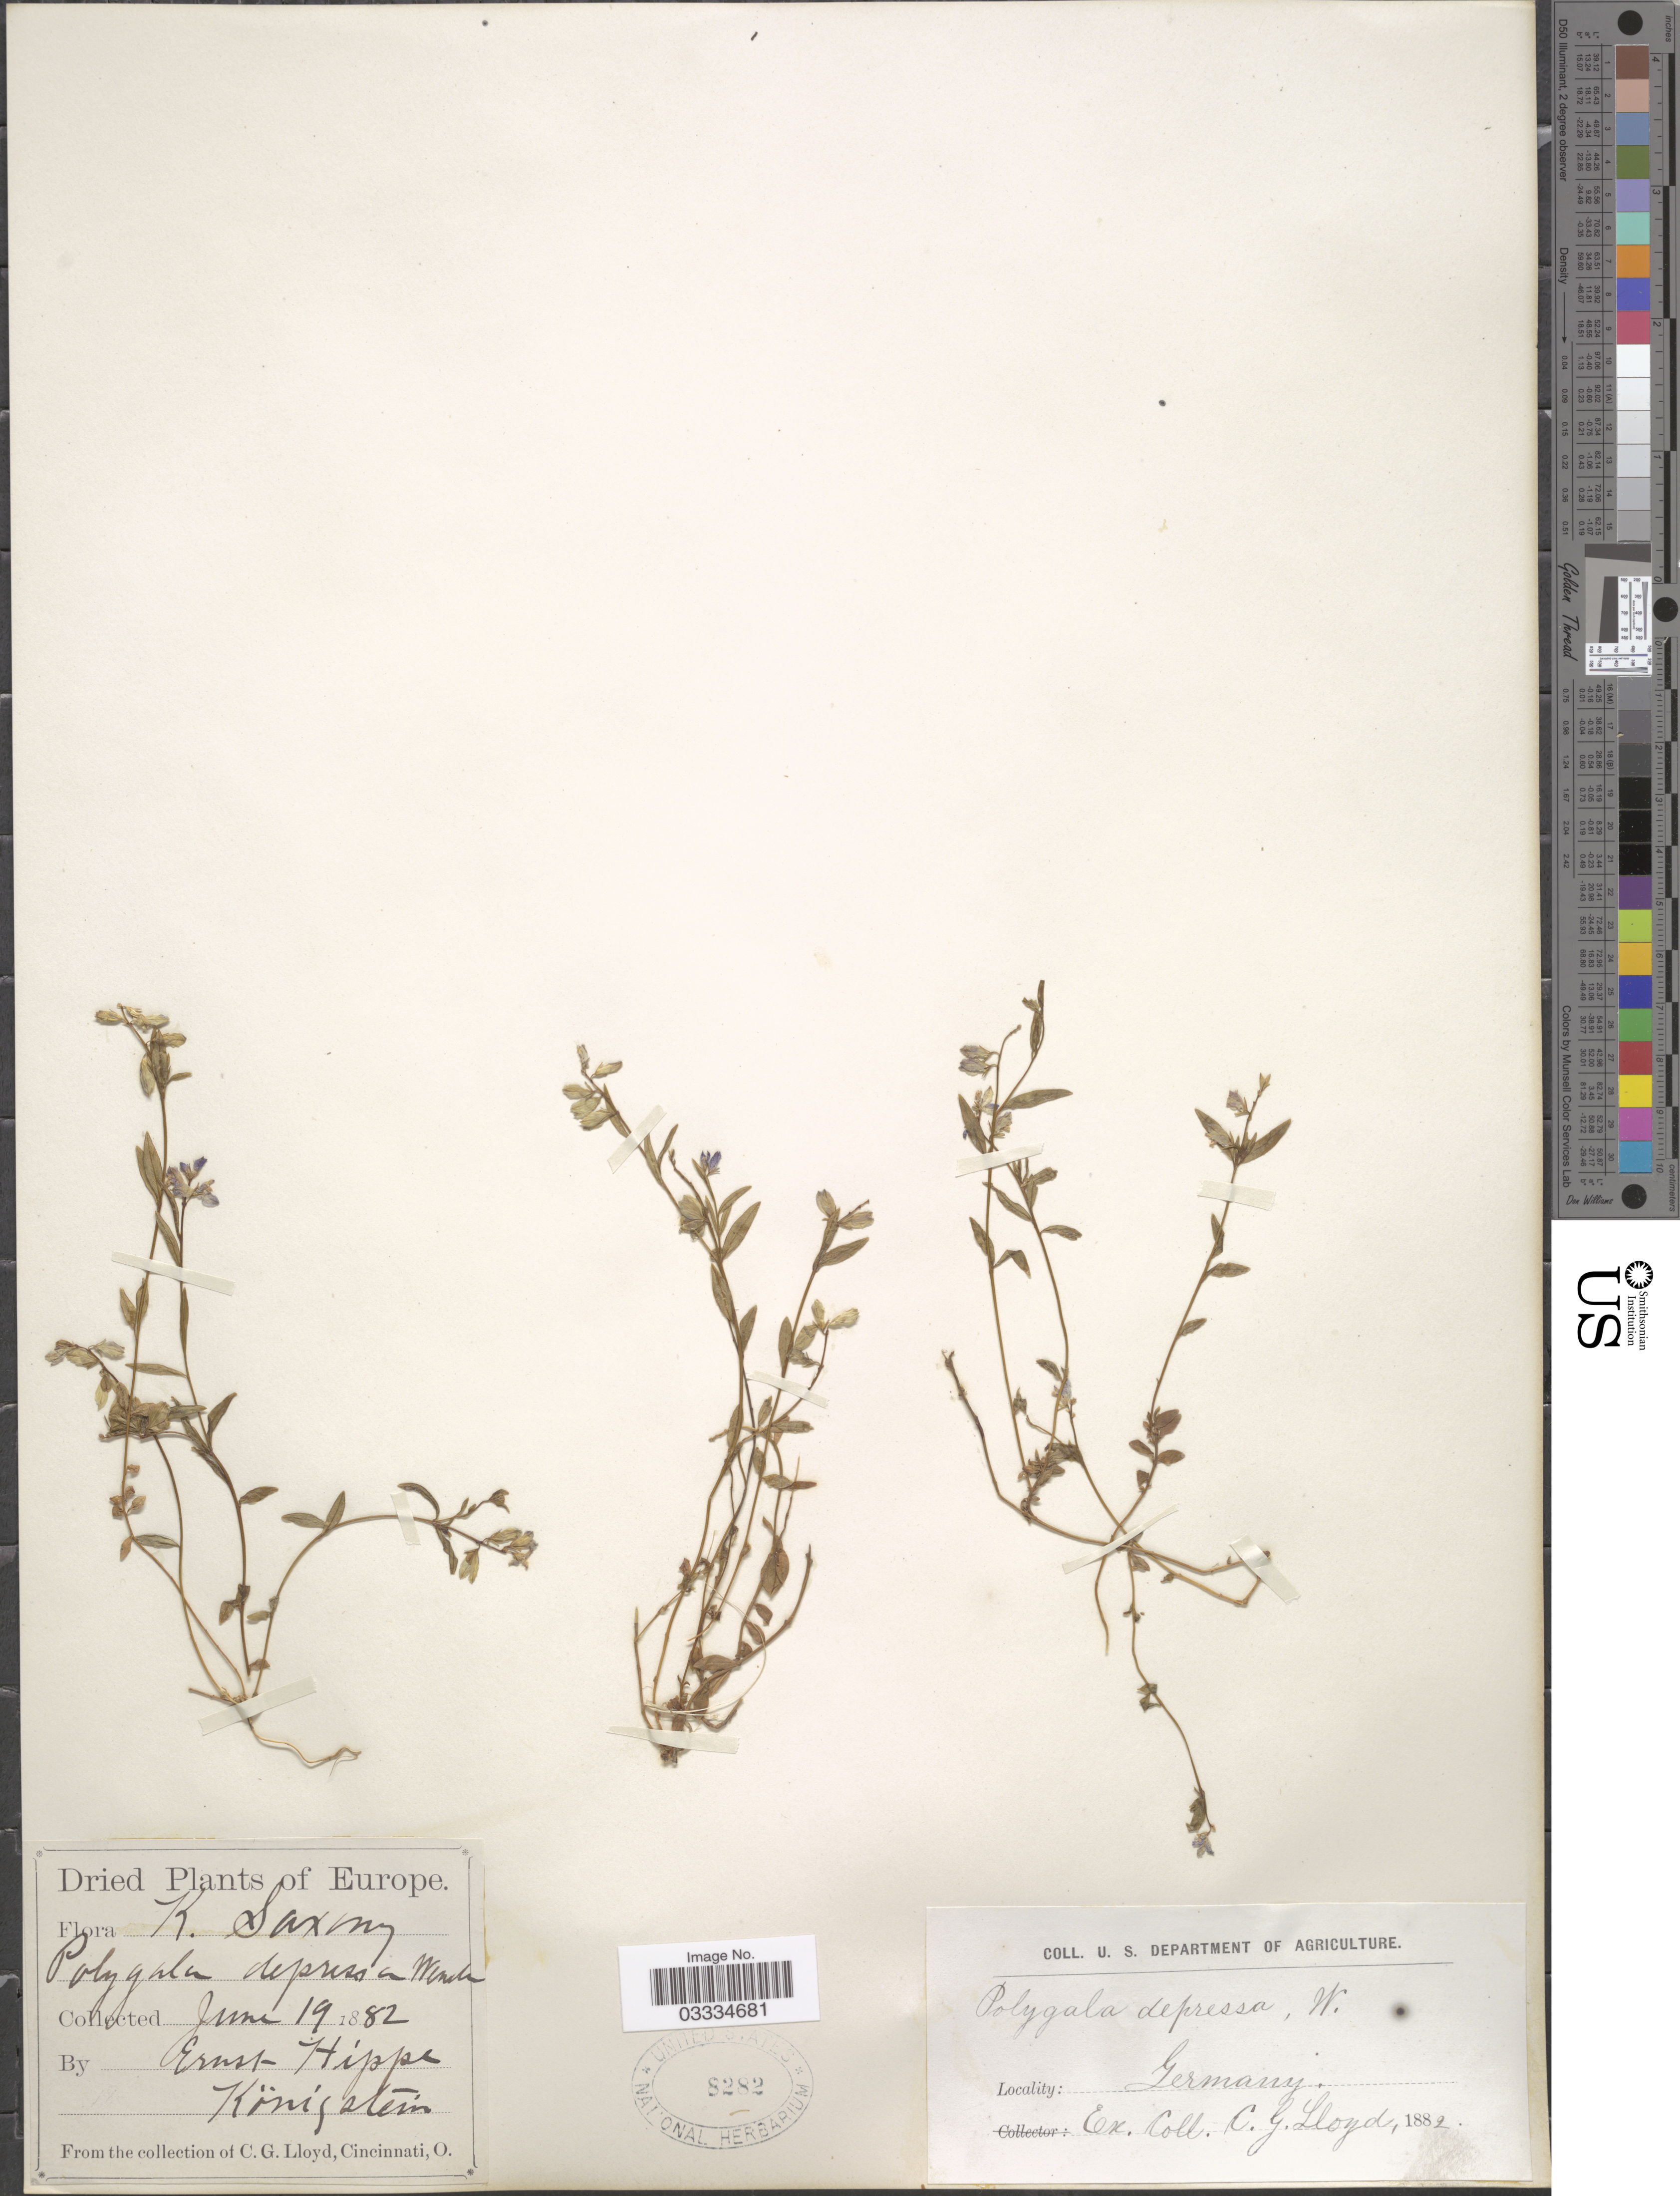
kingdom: Plantae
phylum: Tracheophyta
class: Magnoliopsida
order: Fabales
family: Polygalaceae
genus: Polygala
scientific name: Polygala depressa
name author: Wender.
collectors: E. Hippe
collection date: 1882-06-19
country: Germany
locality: Königstein.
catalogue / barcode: US 8282